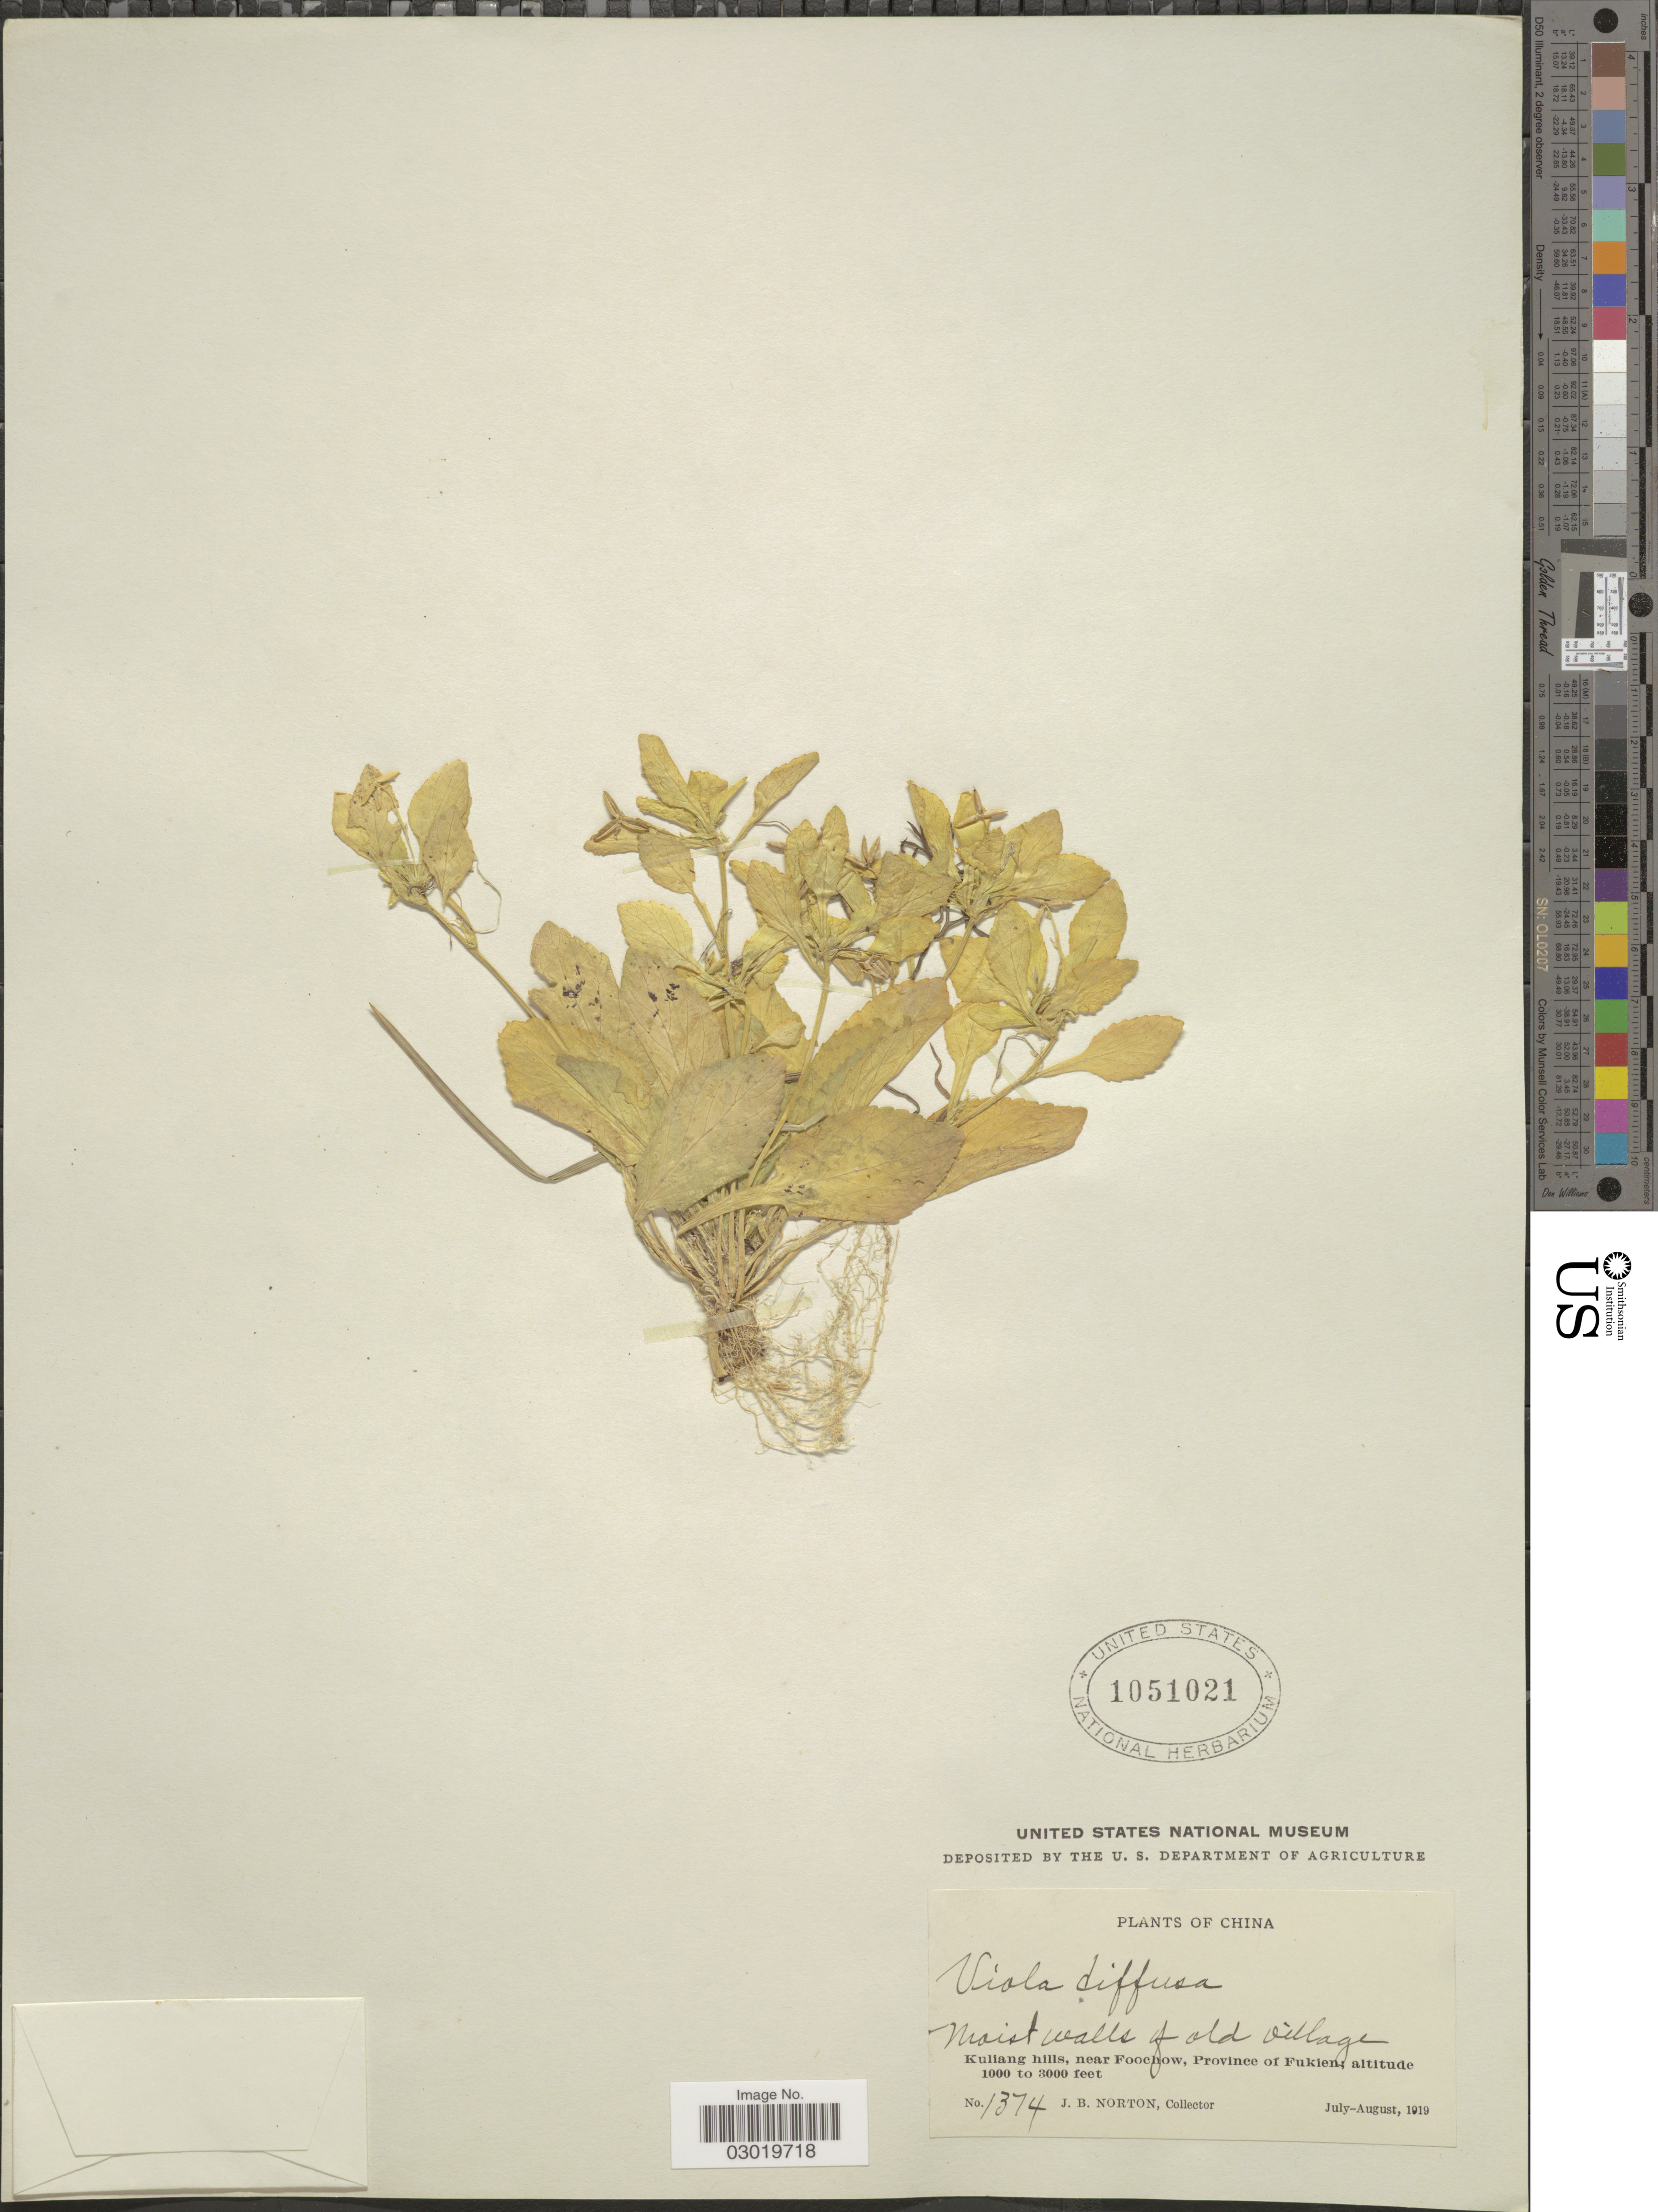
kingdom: Plantae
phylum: Tracheophyta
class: Magnoliopsida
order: Malpighiales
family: Violaceae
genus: Viola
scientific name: Viola diffusa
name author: Ging.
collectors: J. B. Norton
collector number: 1374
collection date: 1919-07/1919-08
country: China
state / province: Fujian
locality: Kuliang hills, near Foochow, Province of Fukien.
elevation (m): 305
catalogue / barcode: US 1051021